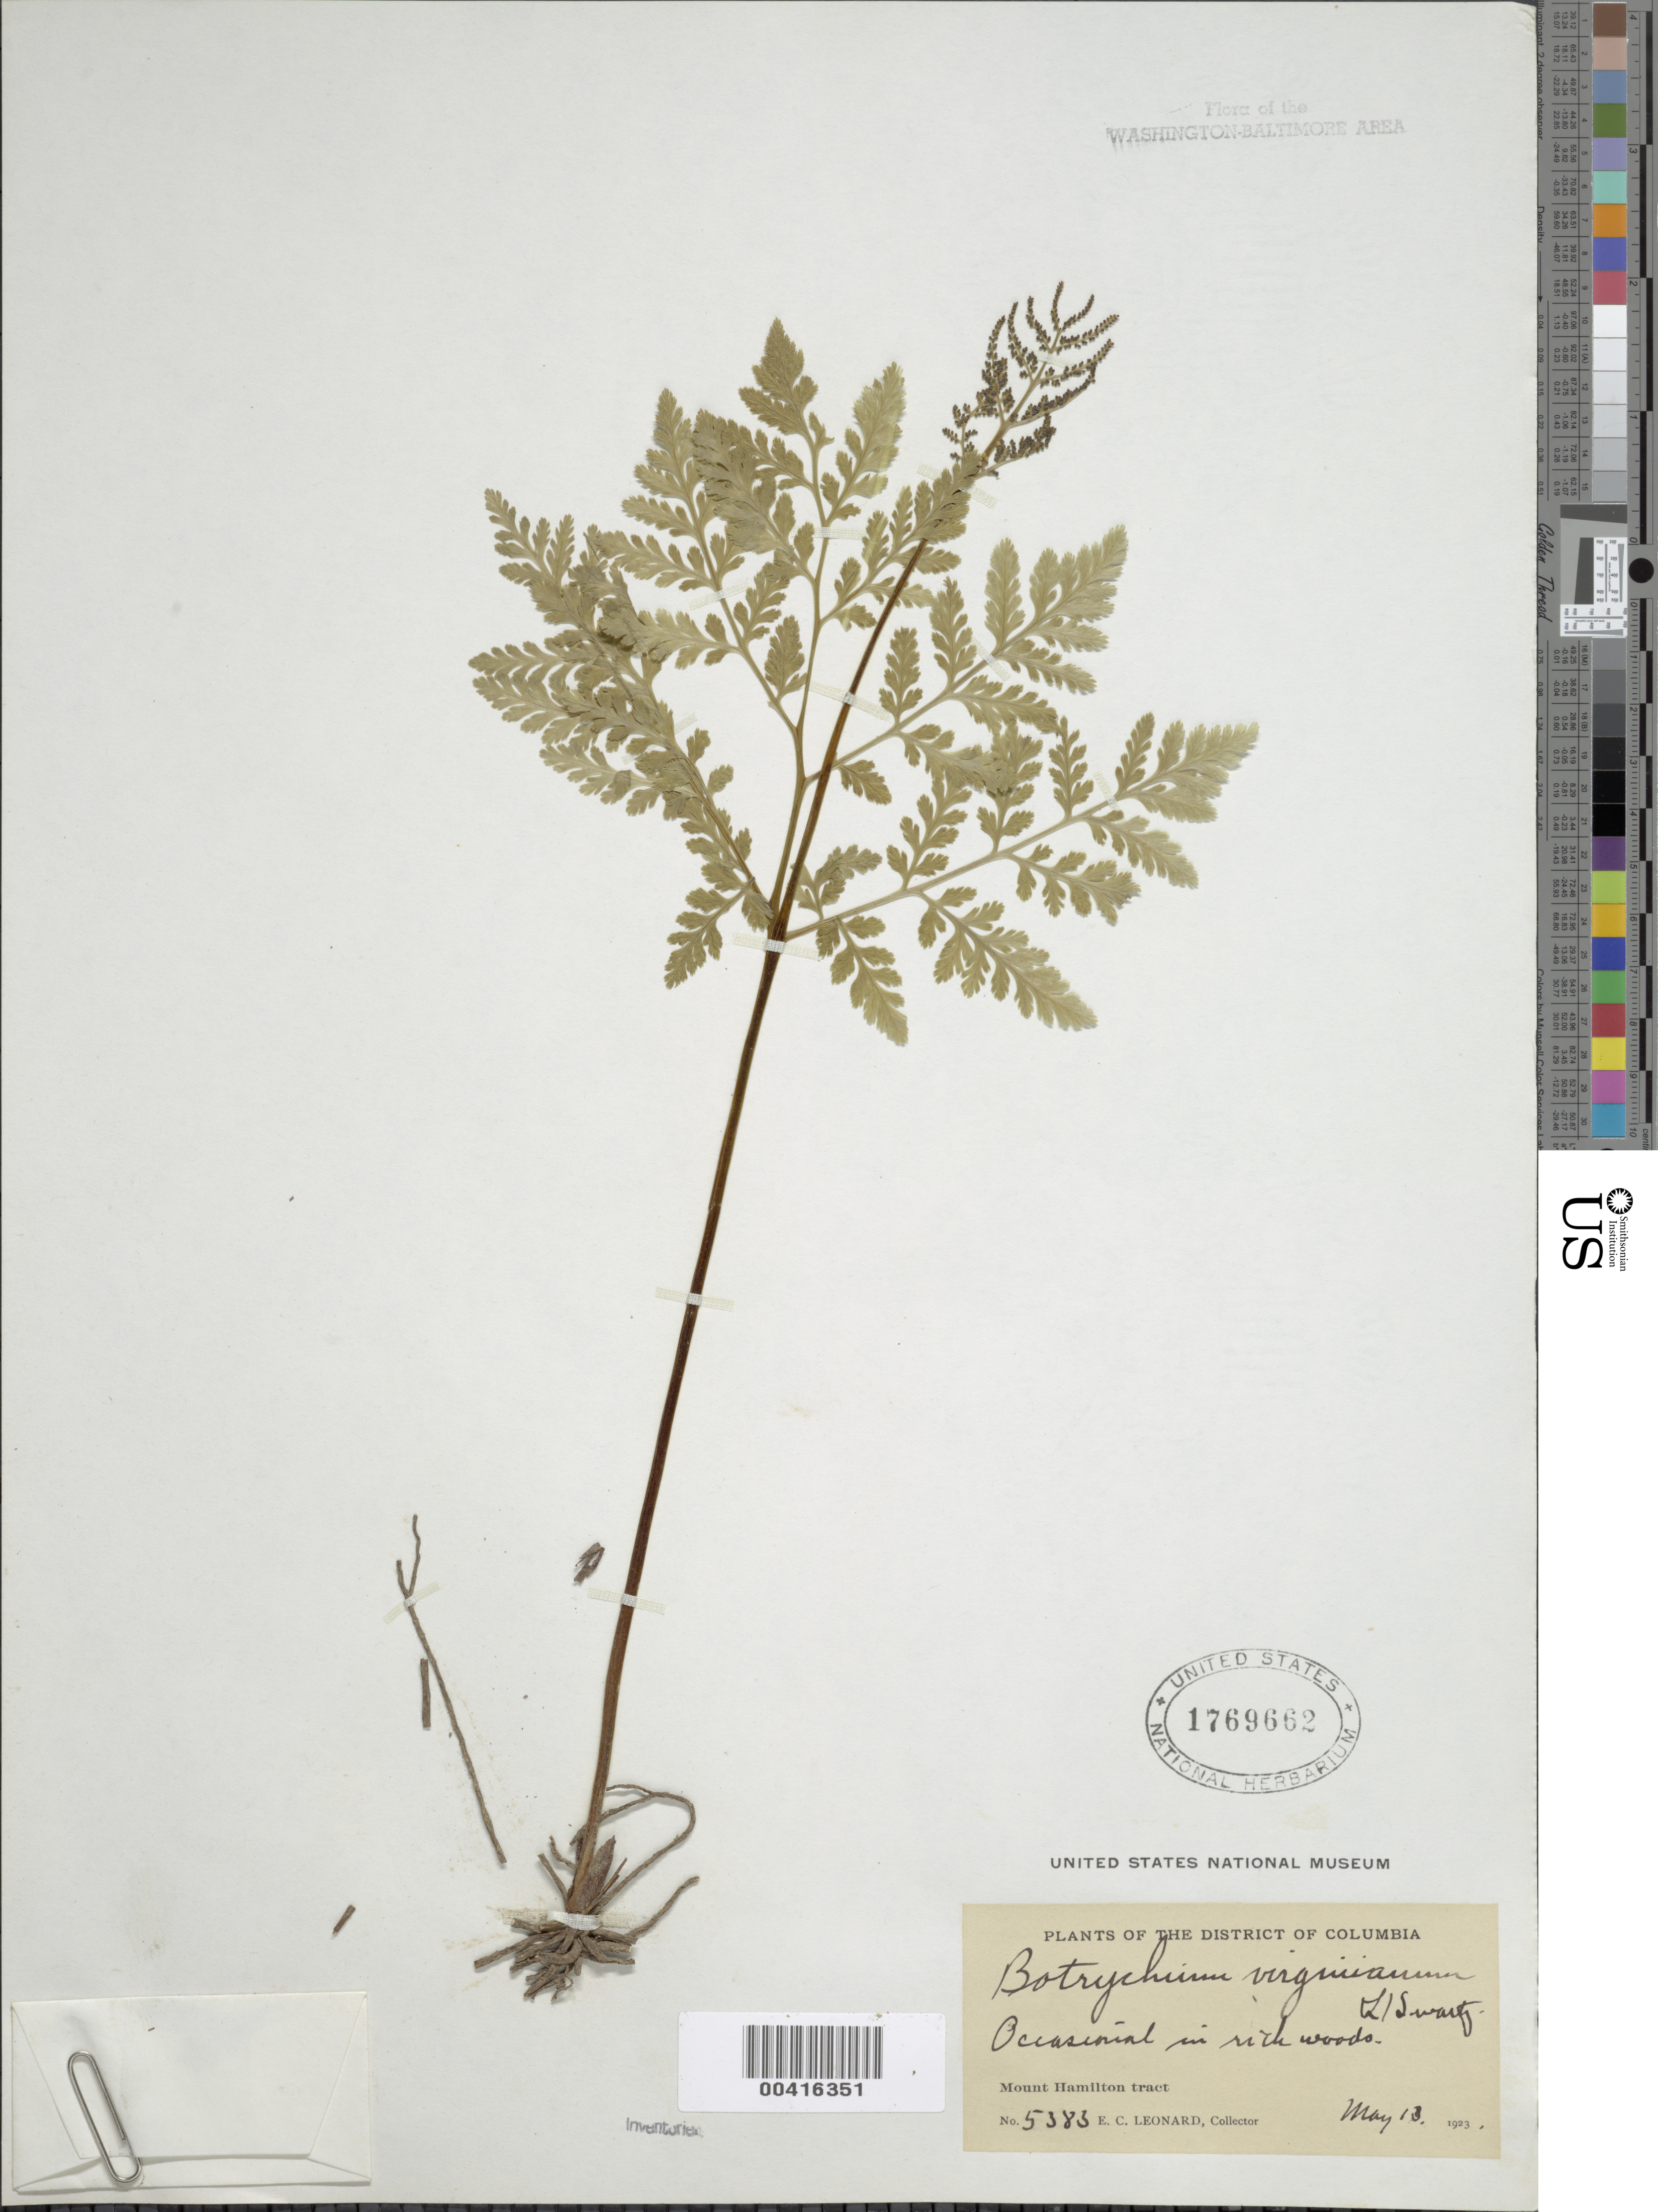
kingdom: Plantae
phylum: Tracheophyta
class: Polypodiopsida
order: Ophioglossales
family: Ophioglossaceae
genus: Botrychium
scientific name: Botrychium virginianum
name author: (L.) Sw.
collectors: E. C. Leonard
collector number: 5383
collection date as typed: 13 May 1923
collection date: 1923-05-13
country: United States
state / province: District of Columbia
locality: Mount Hamilton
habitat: Rich woods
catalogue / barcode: US 1769662